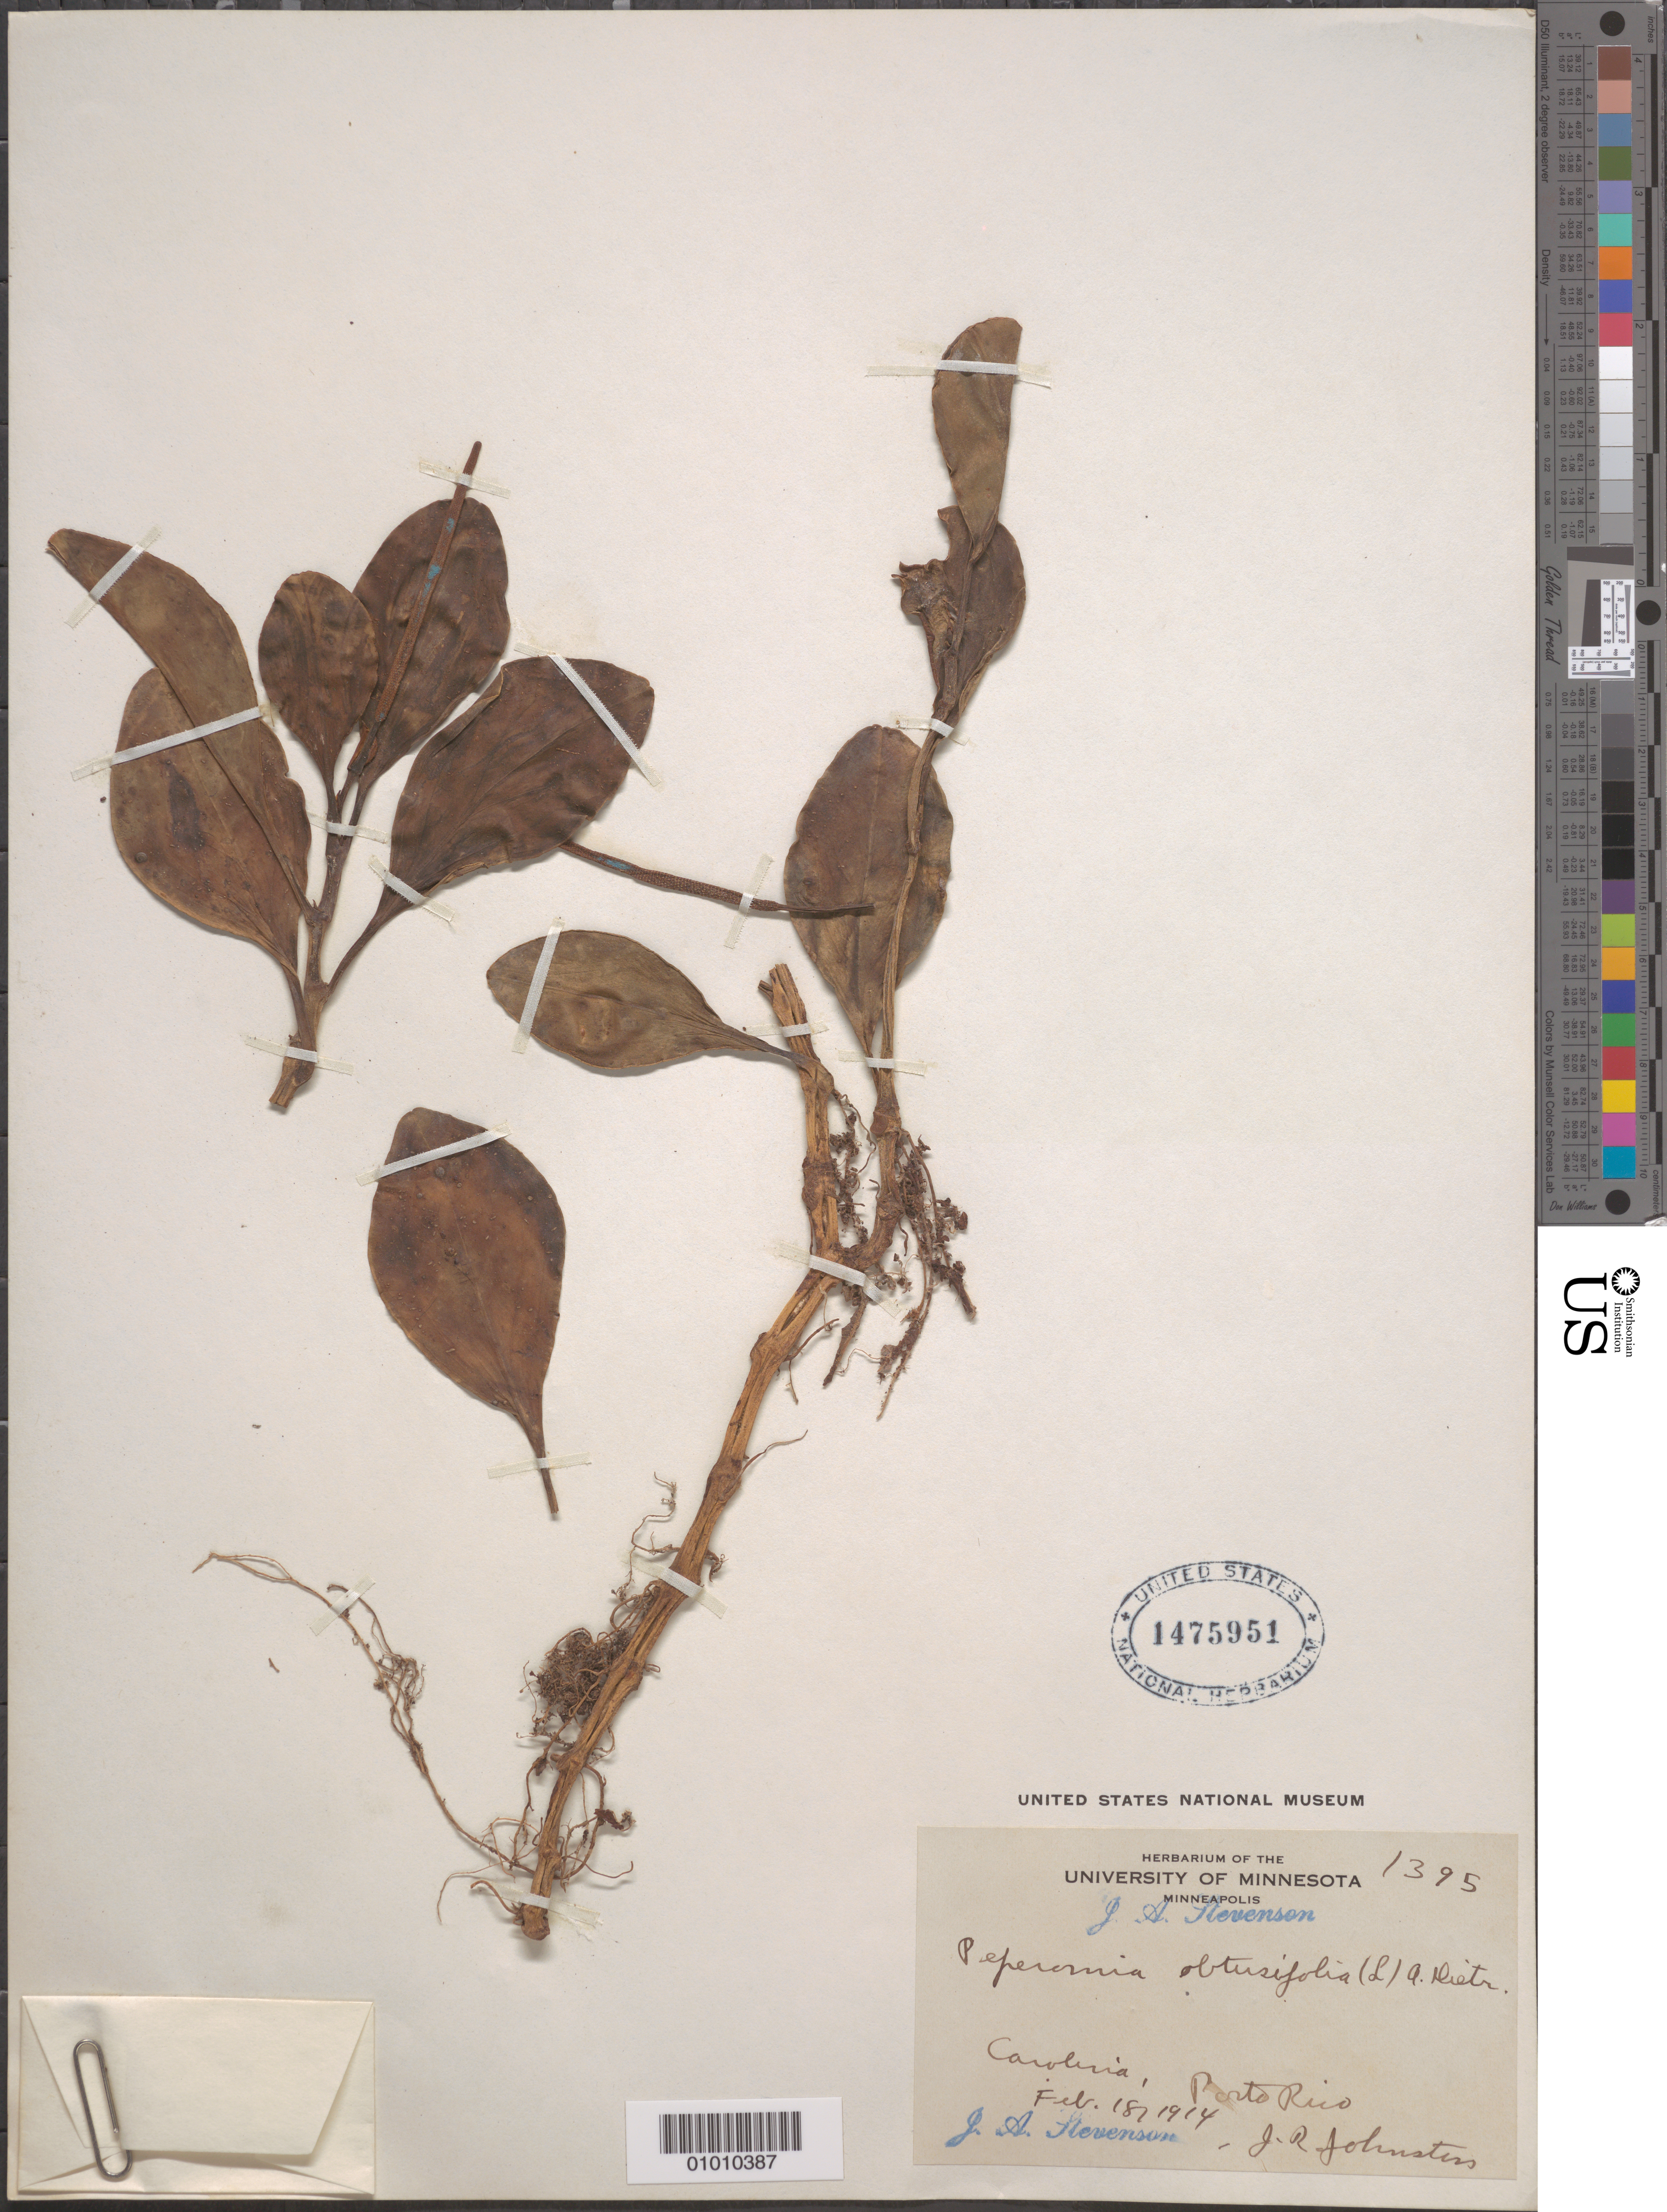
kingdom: Plantae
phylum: Tracheophyta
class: Magnoliopsida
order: Piperales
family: Piperaceae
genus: Peperomia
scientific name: Peperomia obtusifolia var. obtusifolia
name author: (L.) A. Dietr.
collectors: J. Stevenson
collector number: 1395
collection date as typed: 18 Feb 1914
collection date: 1914-02-18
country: Puerto Rico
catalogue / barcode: US 1475951